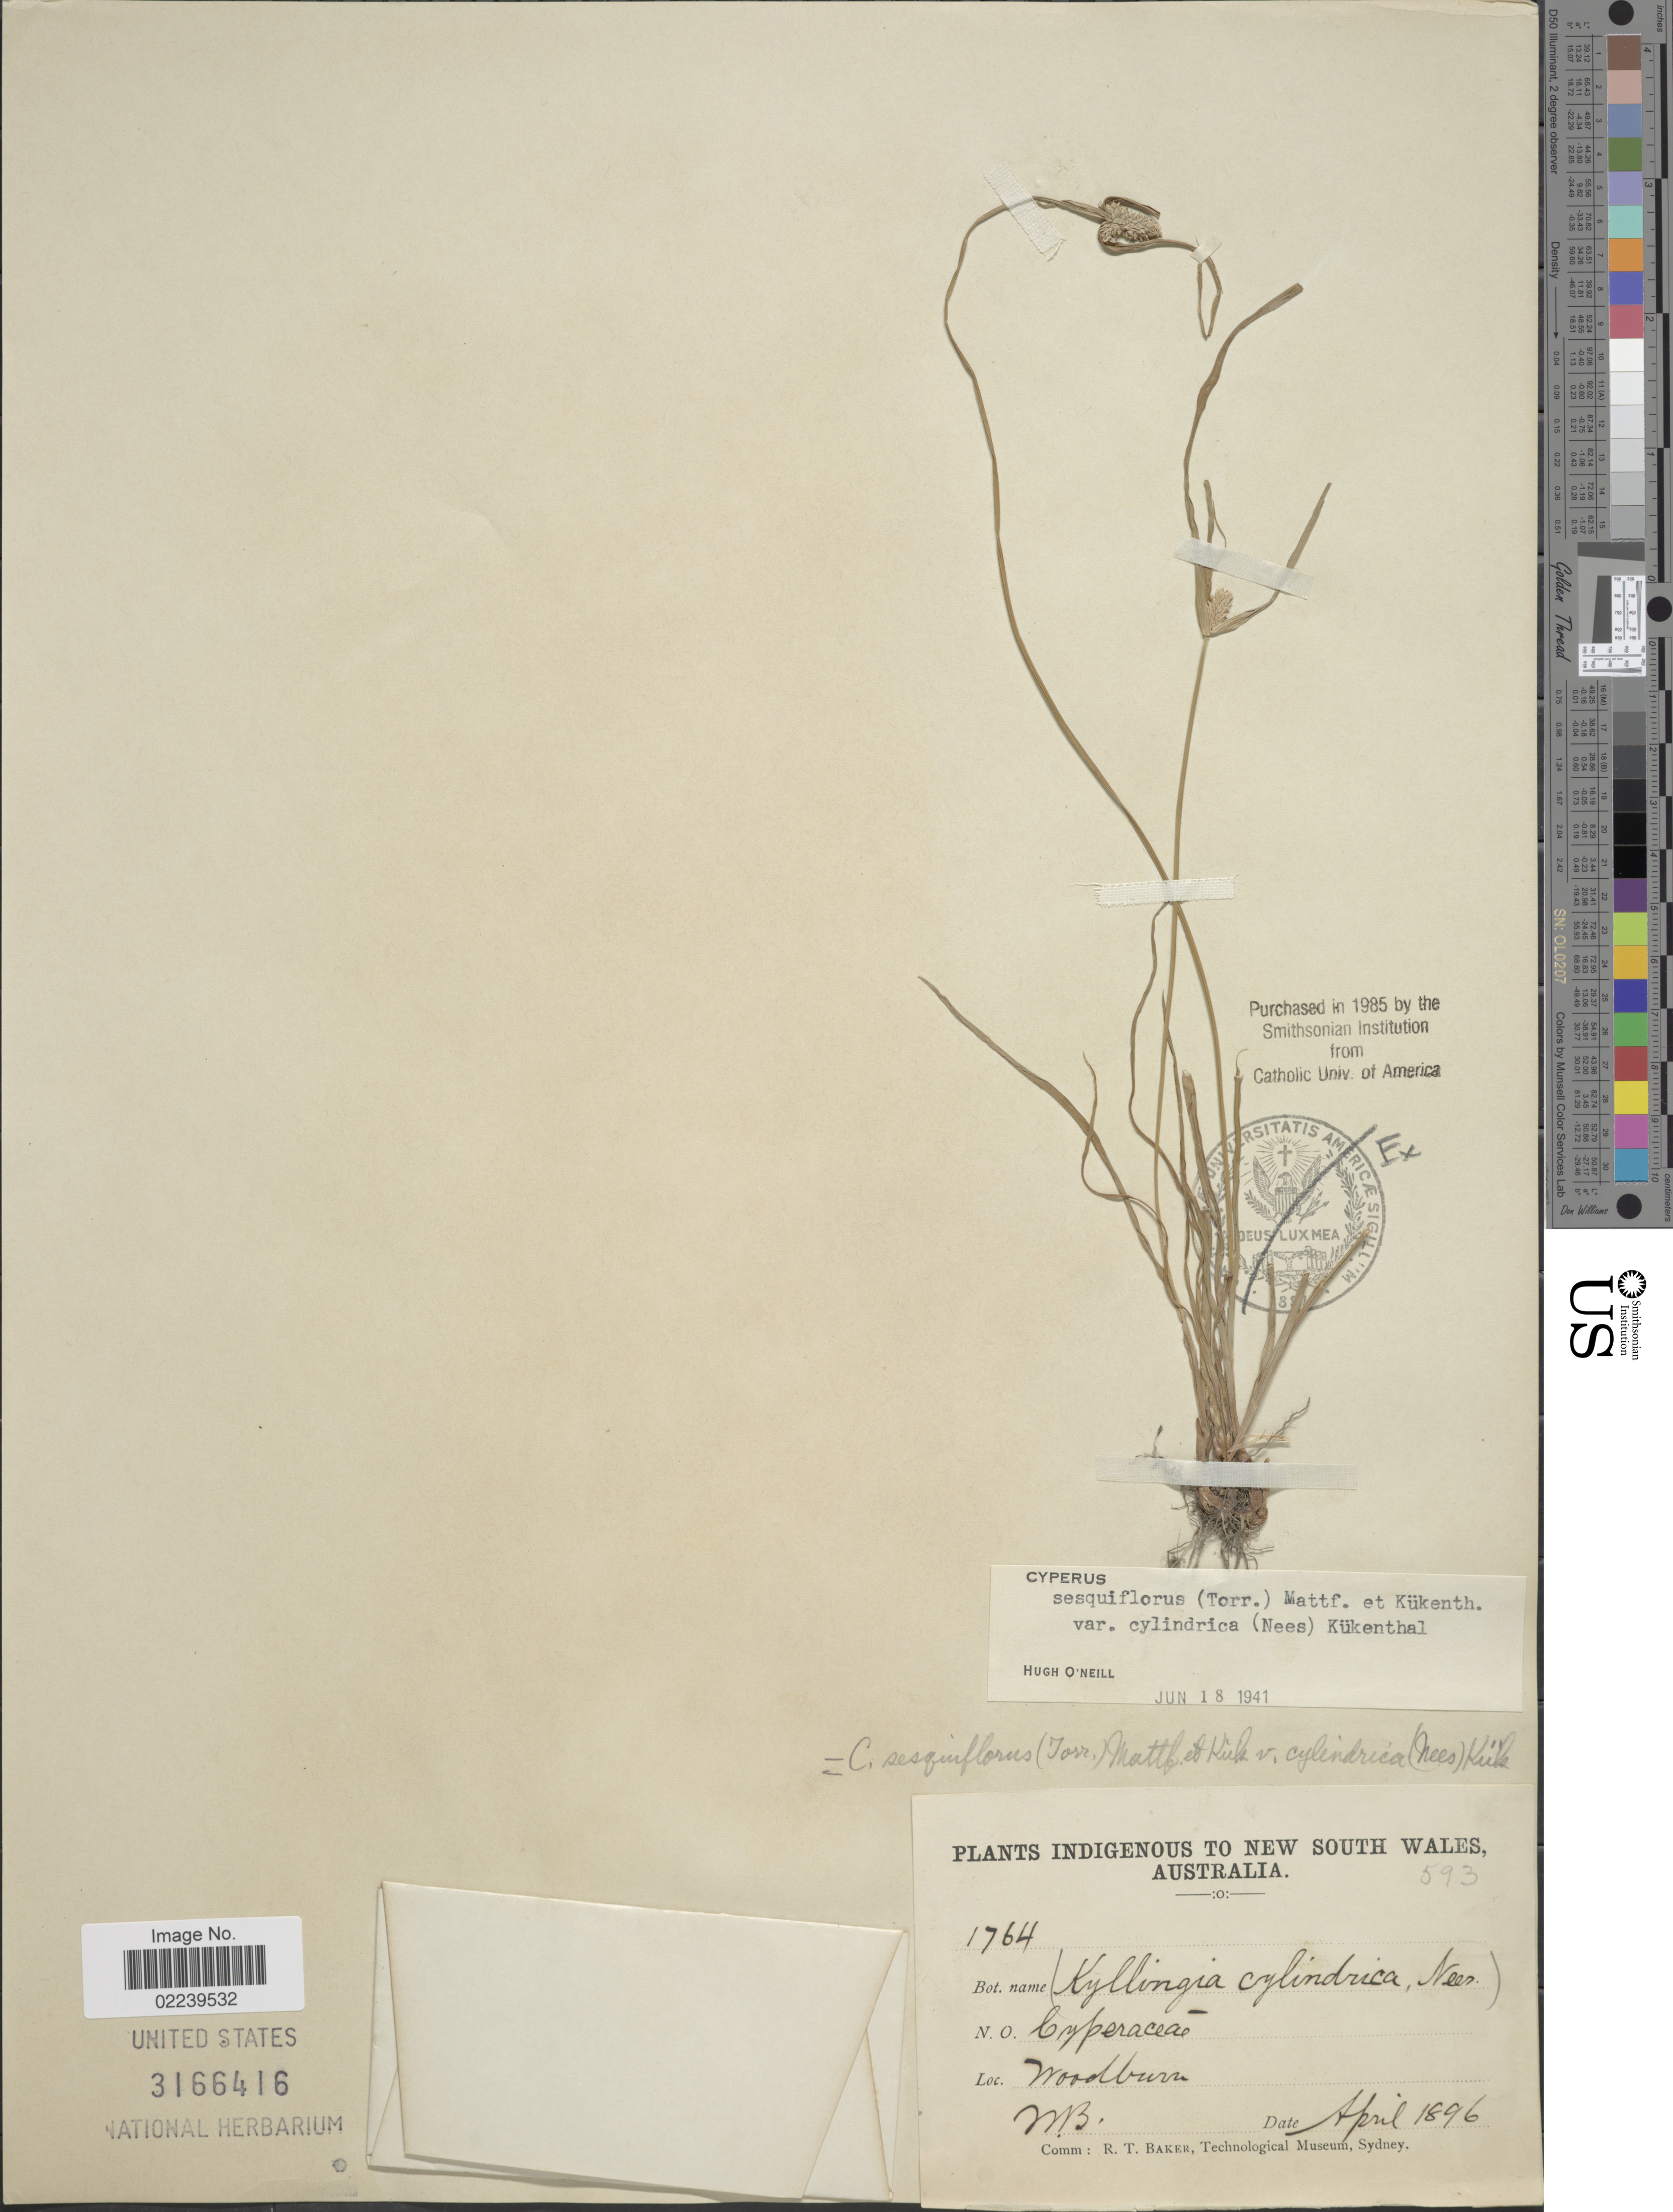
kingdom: Plantae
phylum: Tracheophyta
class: Liliopsida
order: Poales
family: Cyperaceae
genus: Cyperus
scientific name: Cyperus sesquiflorus subsp. cylindricus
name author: (Nees) T. Koyama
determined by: Strong, M. T., (US), Smithsonian Institution - National Museum of Natural History (UNITED STATES)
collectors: W. B.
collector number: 176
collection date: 1896-04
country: Australia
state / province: New South Wales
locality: Woodburn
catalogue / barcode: US 3166416